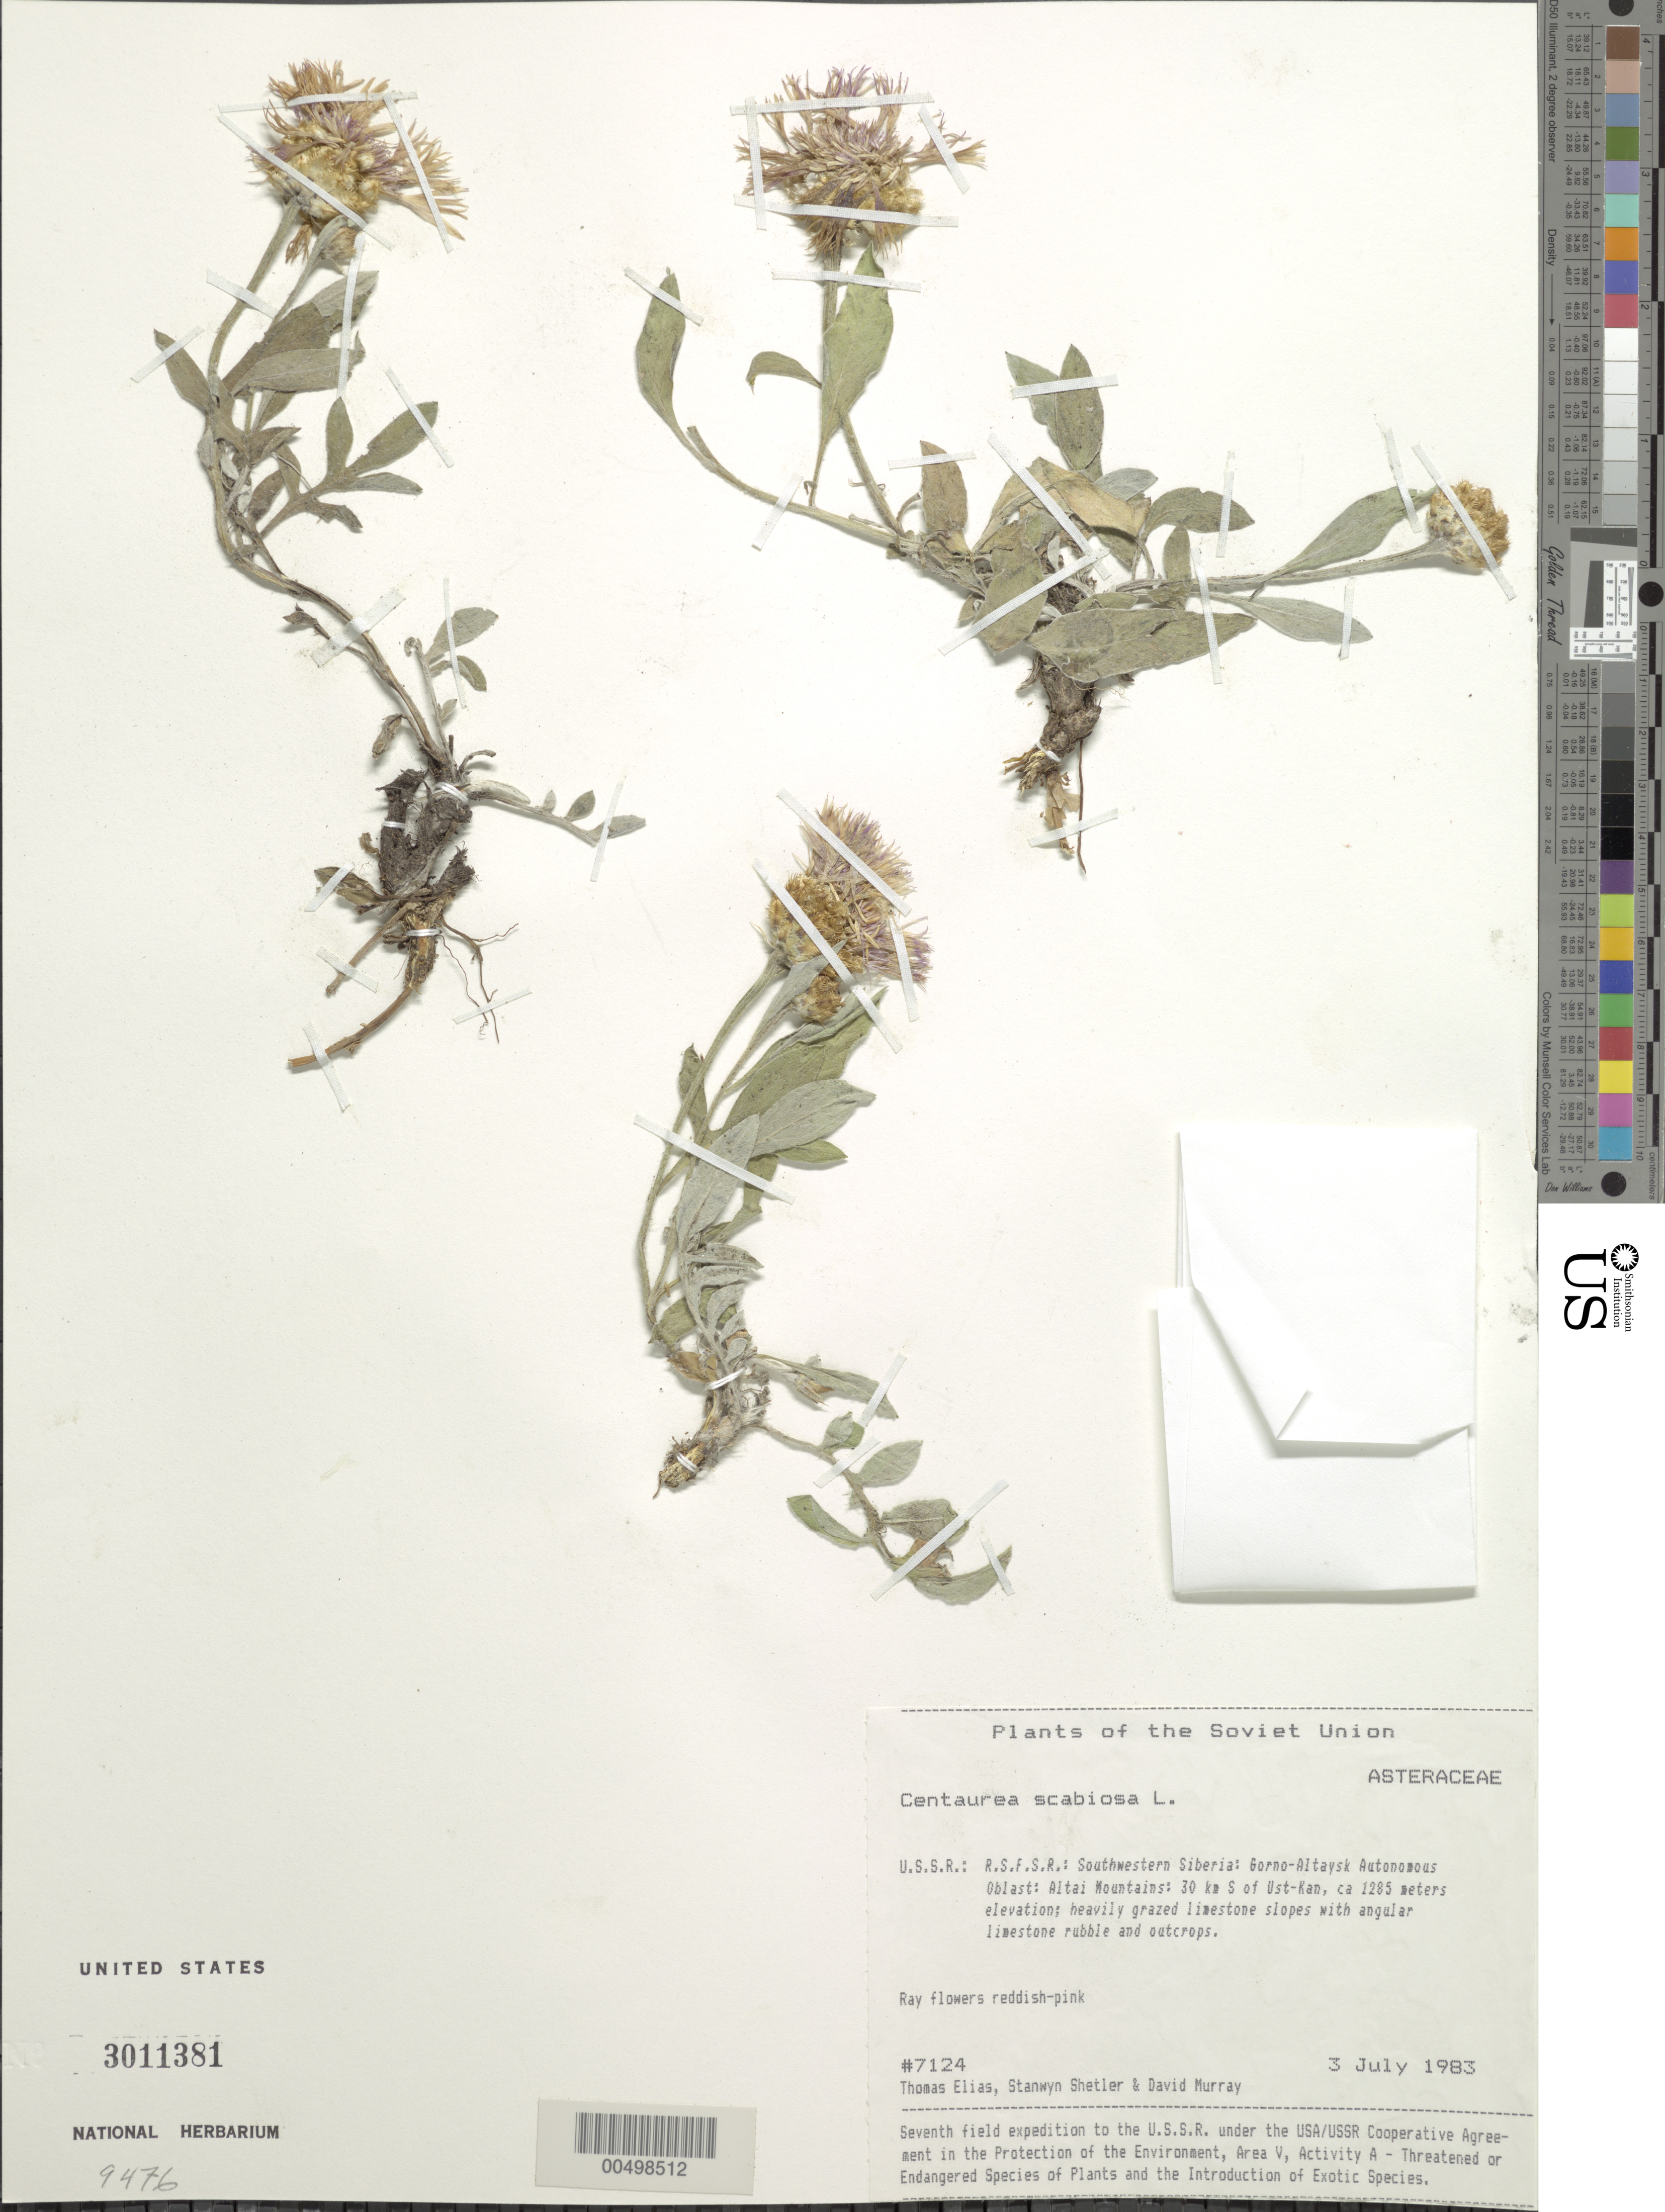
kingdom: Plantae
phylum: Tracheophyta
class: Magnoliopsida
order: Asterales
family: Asteraceae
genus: Centaurea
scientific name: Centaurea scabiosa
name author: L.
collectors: T. Elias, S. Shetler & D. F. Murray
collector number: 7124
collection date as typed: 03 Jul 1983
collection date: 1983-07-03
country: Russian Federation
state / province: Altai Republic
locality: Altai Mountains, 30 km S of Ust-Kan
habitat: heavily grazed limestone slopes with angular limestone rubble and outcrops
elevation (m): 1285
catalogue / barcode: US 3011381